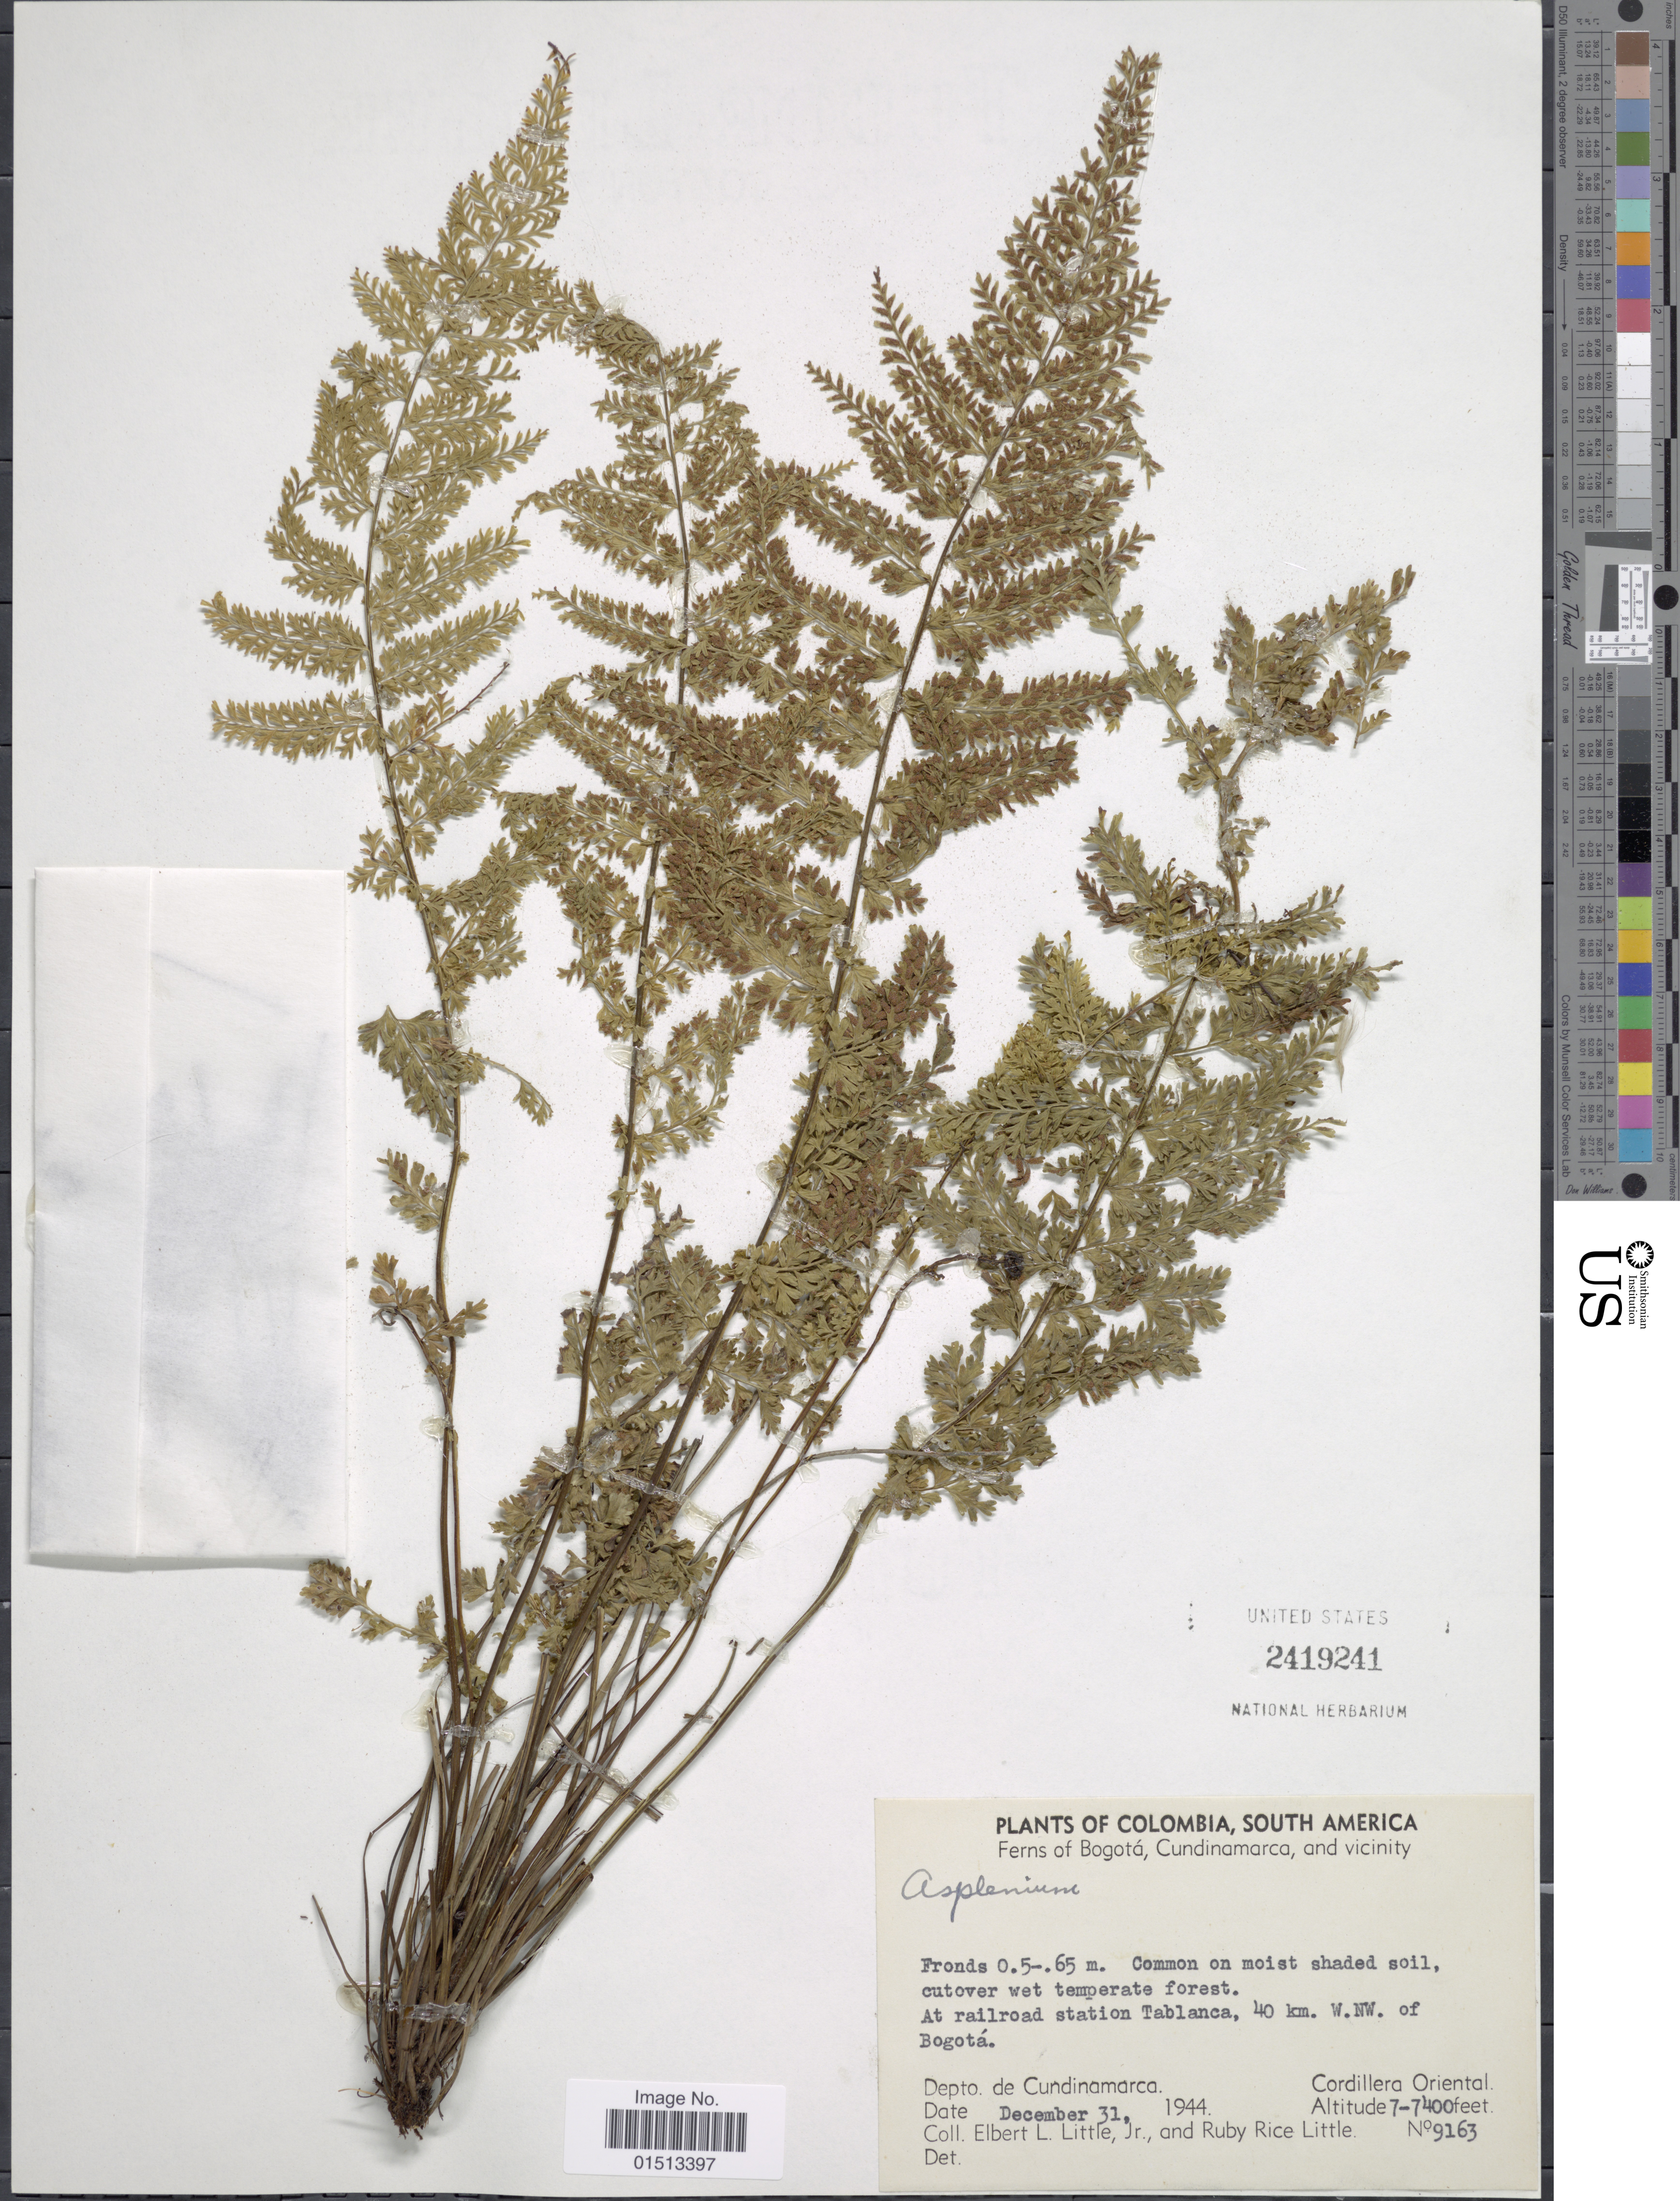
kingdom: Plantae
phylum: Tracheophyta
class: Polypodiopsida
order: Polypodiales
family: Aspleniaceae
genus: Asplenium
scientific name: Asplenium cristatum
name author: Lam.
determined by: Reis, A.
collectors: E. L. Little & R. R. Little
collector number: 9163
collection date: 1944-12-31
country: Colombia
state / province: Cundinamarca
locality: Bogotá, at railroad station Tablanca, 40 km. W. NW. of Bogotá. Cordillera Oriental.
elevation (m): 2134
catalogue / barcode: US 2419241